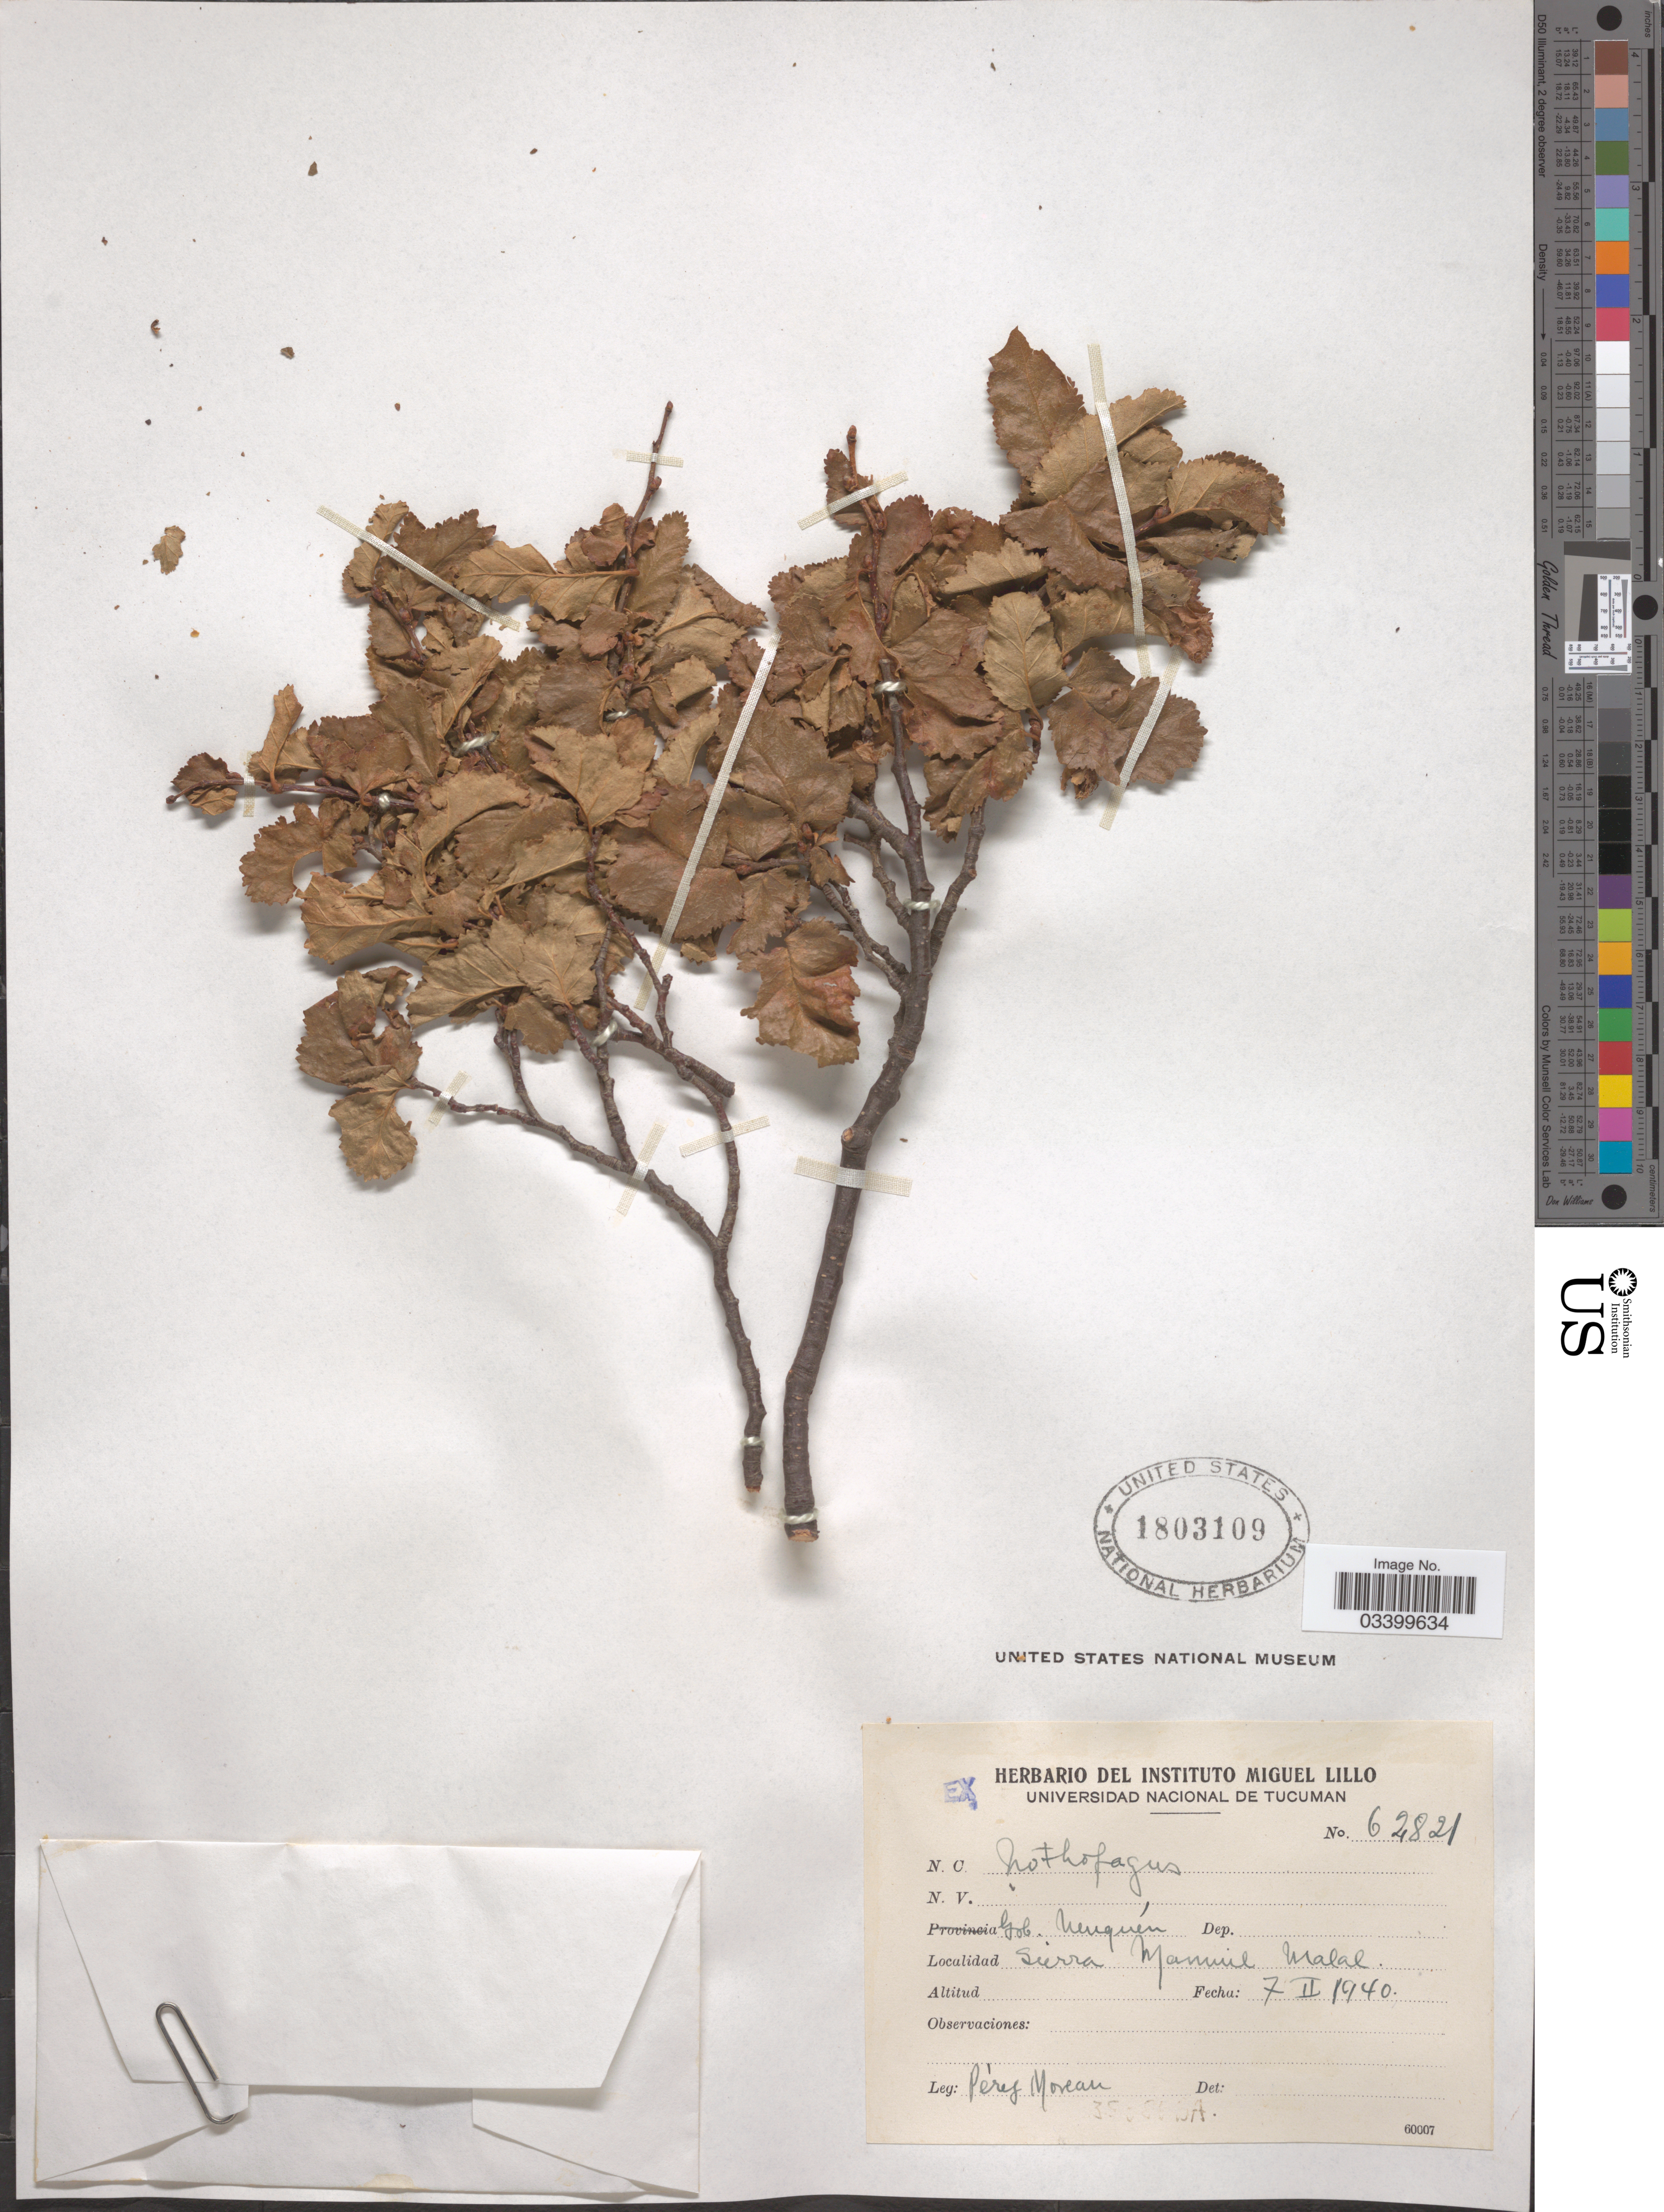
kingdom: Plantae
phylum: Tracheophyta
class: Magnoliopsida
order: Fagales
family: Nothofagaceae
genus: Nothofagus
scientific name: Nothofagus antarctica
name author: (G. Forst.) Oerst.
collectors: P. Moreau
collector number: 64821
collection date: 1940-02-07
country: Argentina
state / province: Neuquen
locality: Gob. Neuquén, Sierra Mamuil Malal.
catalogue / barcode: US 1803109